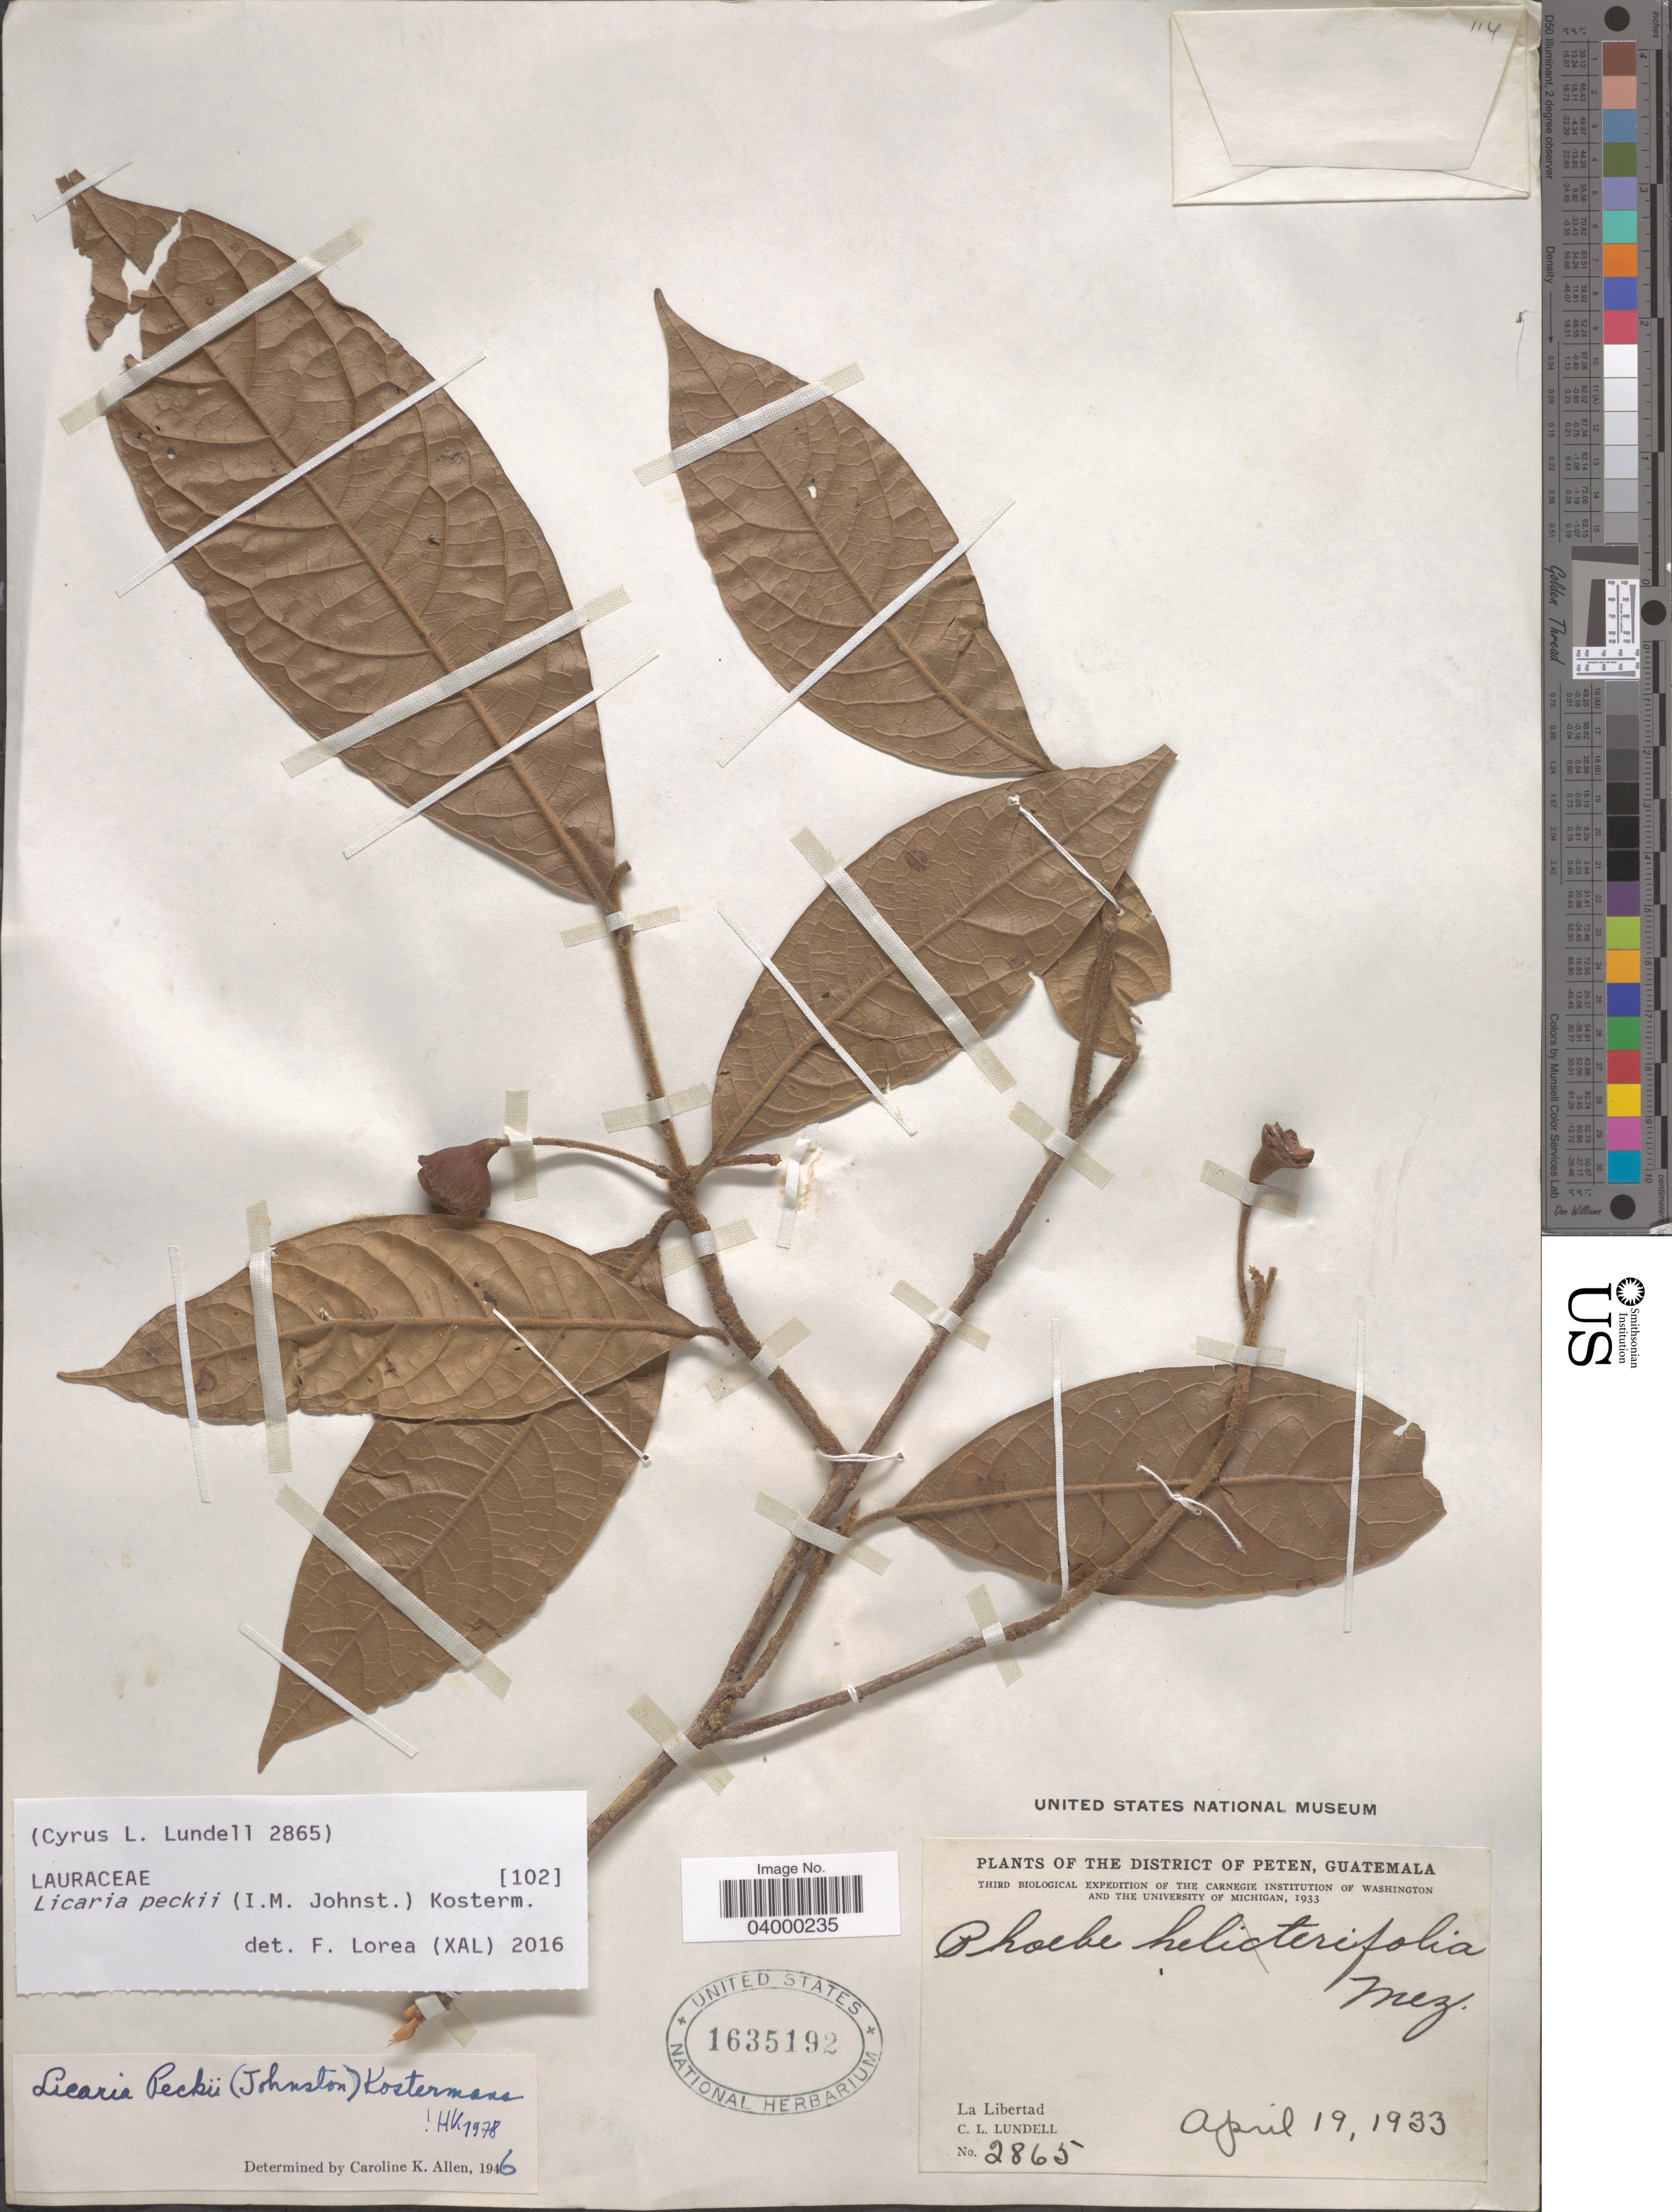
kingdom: Plantae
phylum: Tracheophyta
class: Magnoliopsida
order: Laurales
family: Lauraceae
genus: Licaria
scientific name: Licaria peckii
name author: (I.M. Johnst.) Kosterm.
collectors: C. L. Lundell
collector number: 2865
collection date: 1933-04-19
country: Guatemala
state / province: El Peten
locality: The District of Peten. La Libertad.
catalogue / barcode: US 1635192